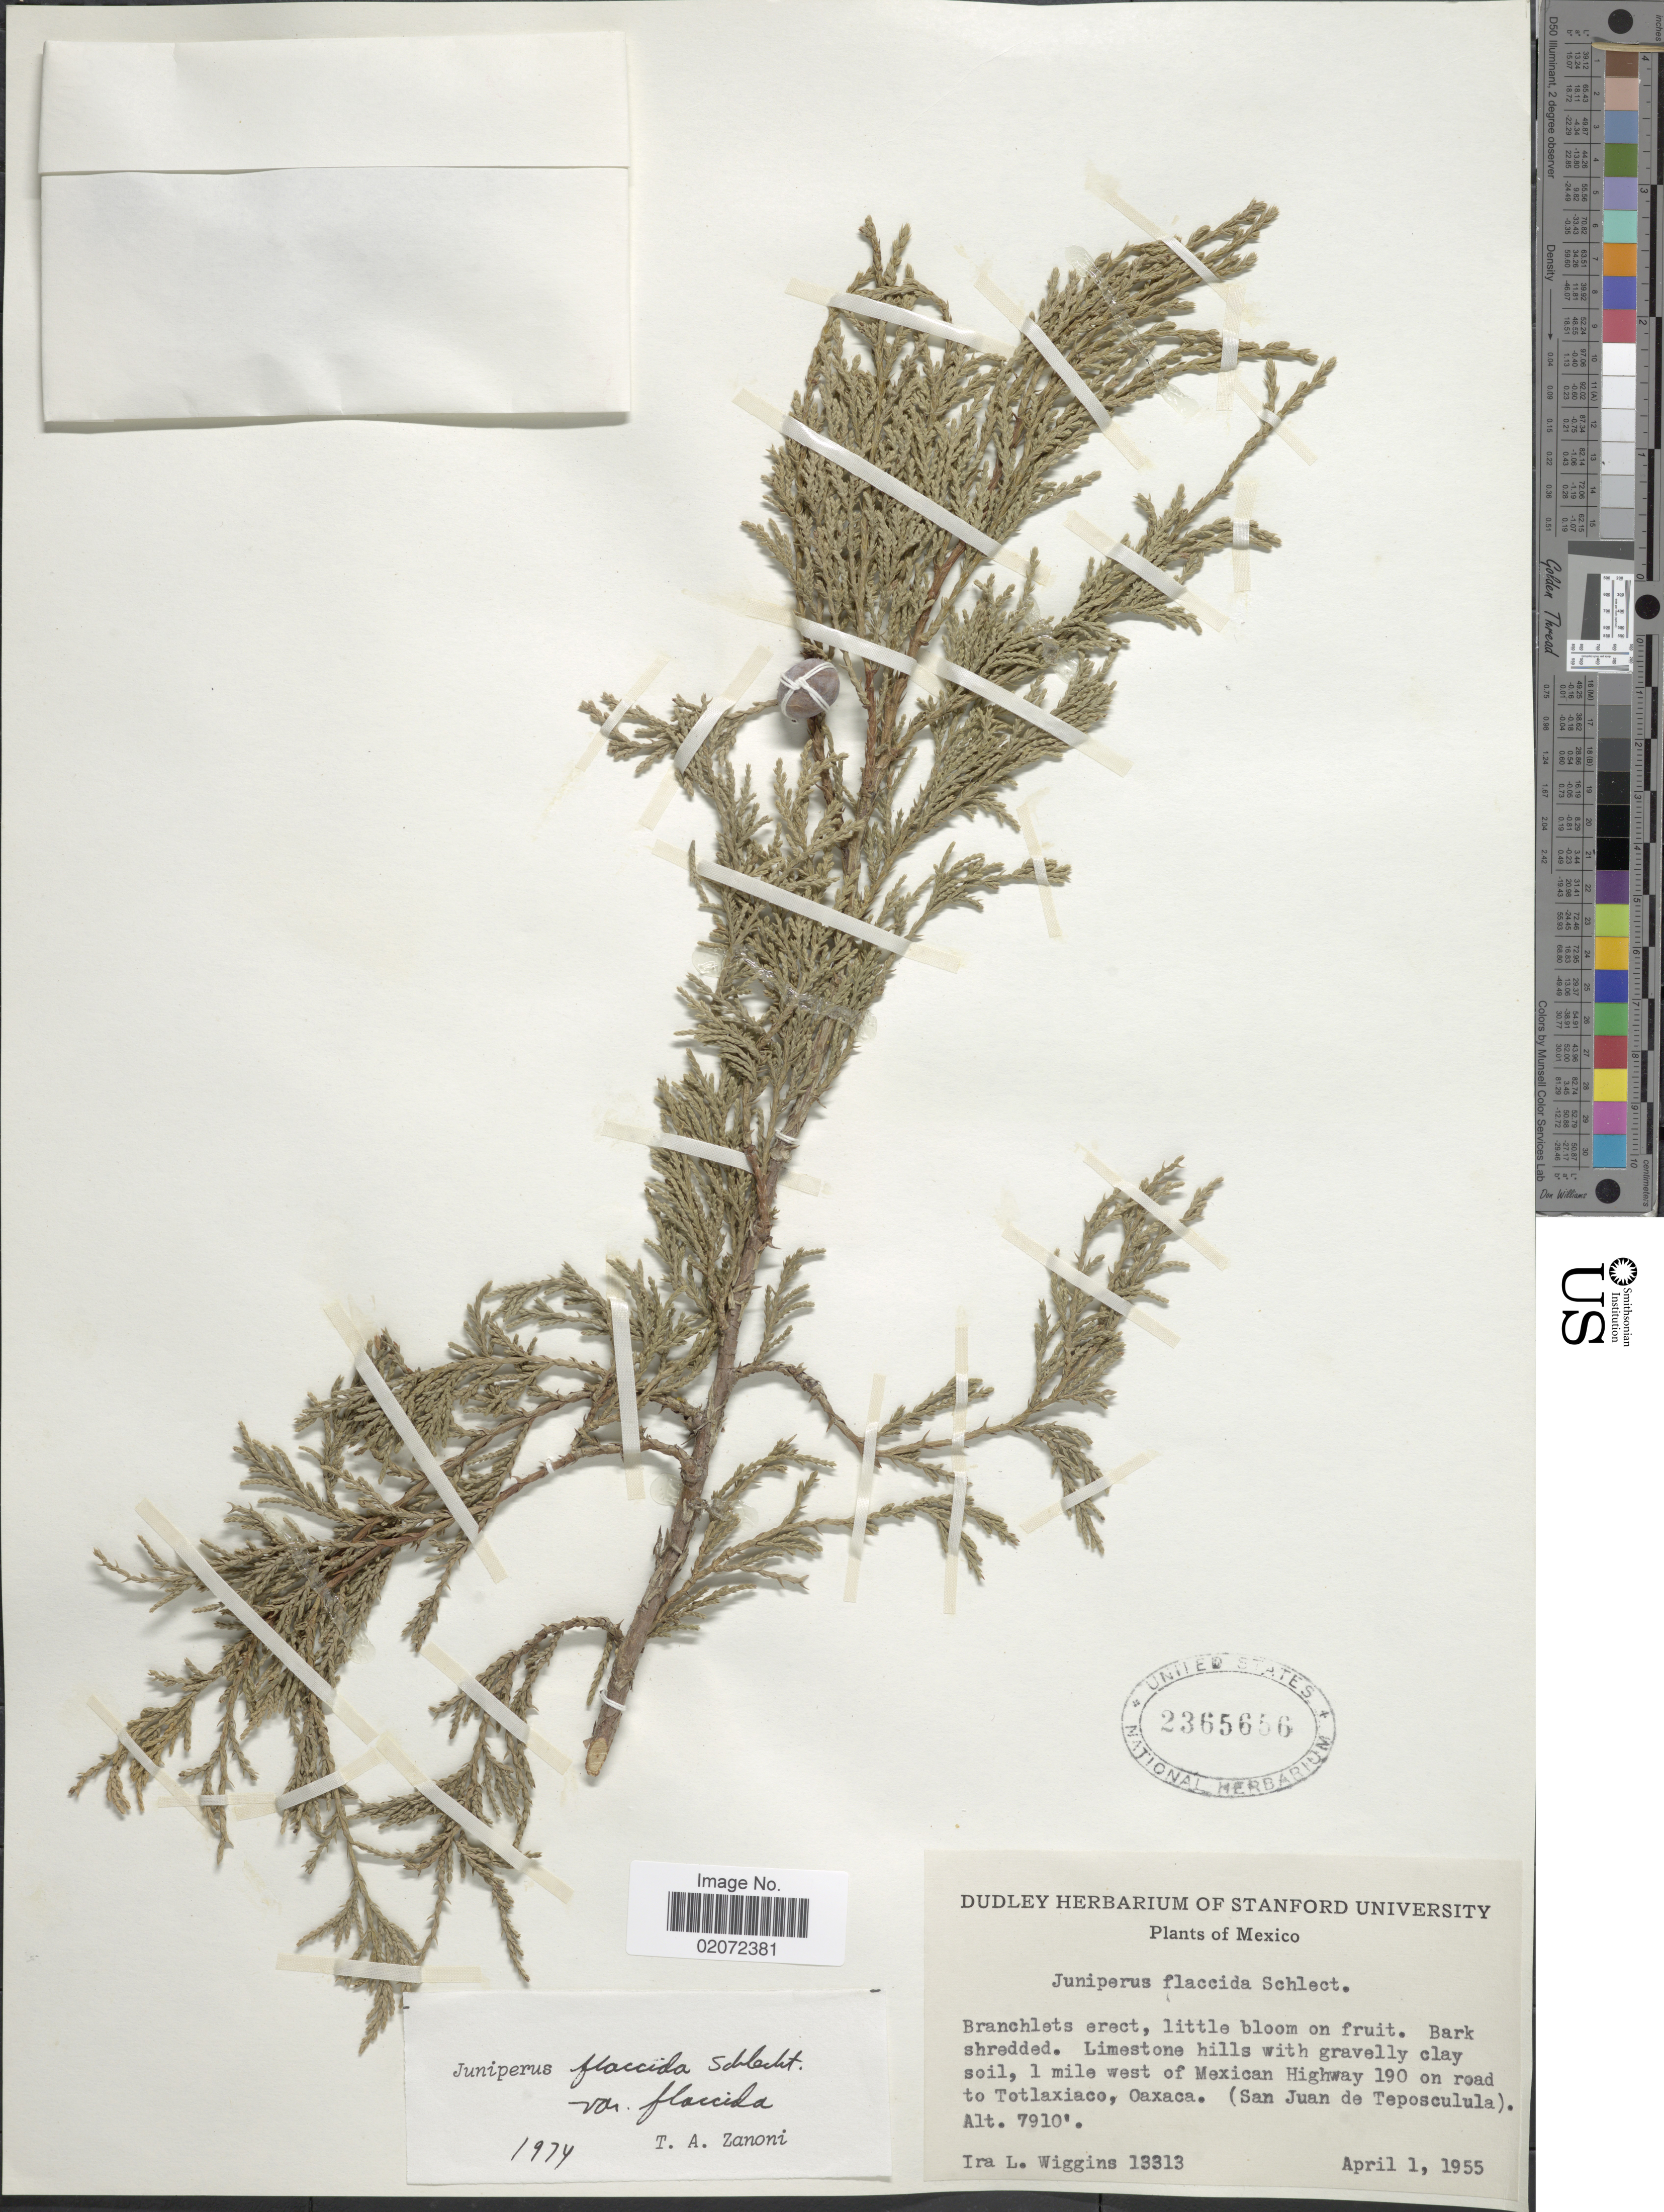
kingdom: Plantae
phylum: Tracheophyta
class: Pinopsida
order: Pinales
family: Cupressaceae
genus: Juniperus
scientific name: Juniperus flaccida var. flaccida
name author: Schltdl.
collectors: I. L. Wiggins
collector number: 13313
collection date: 1955-04-01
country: Mexico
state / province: Oaxaca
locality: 1 mile west of Mexican Highway 190 on road to Totlaxiaco. (San Juan de Teposculula)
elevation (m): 2411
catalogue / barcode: US 2365656